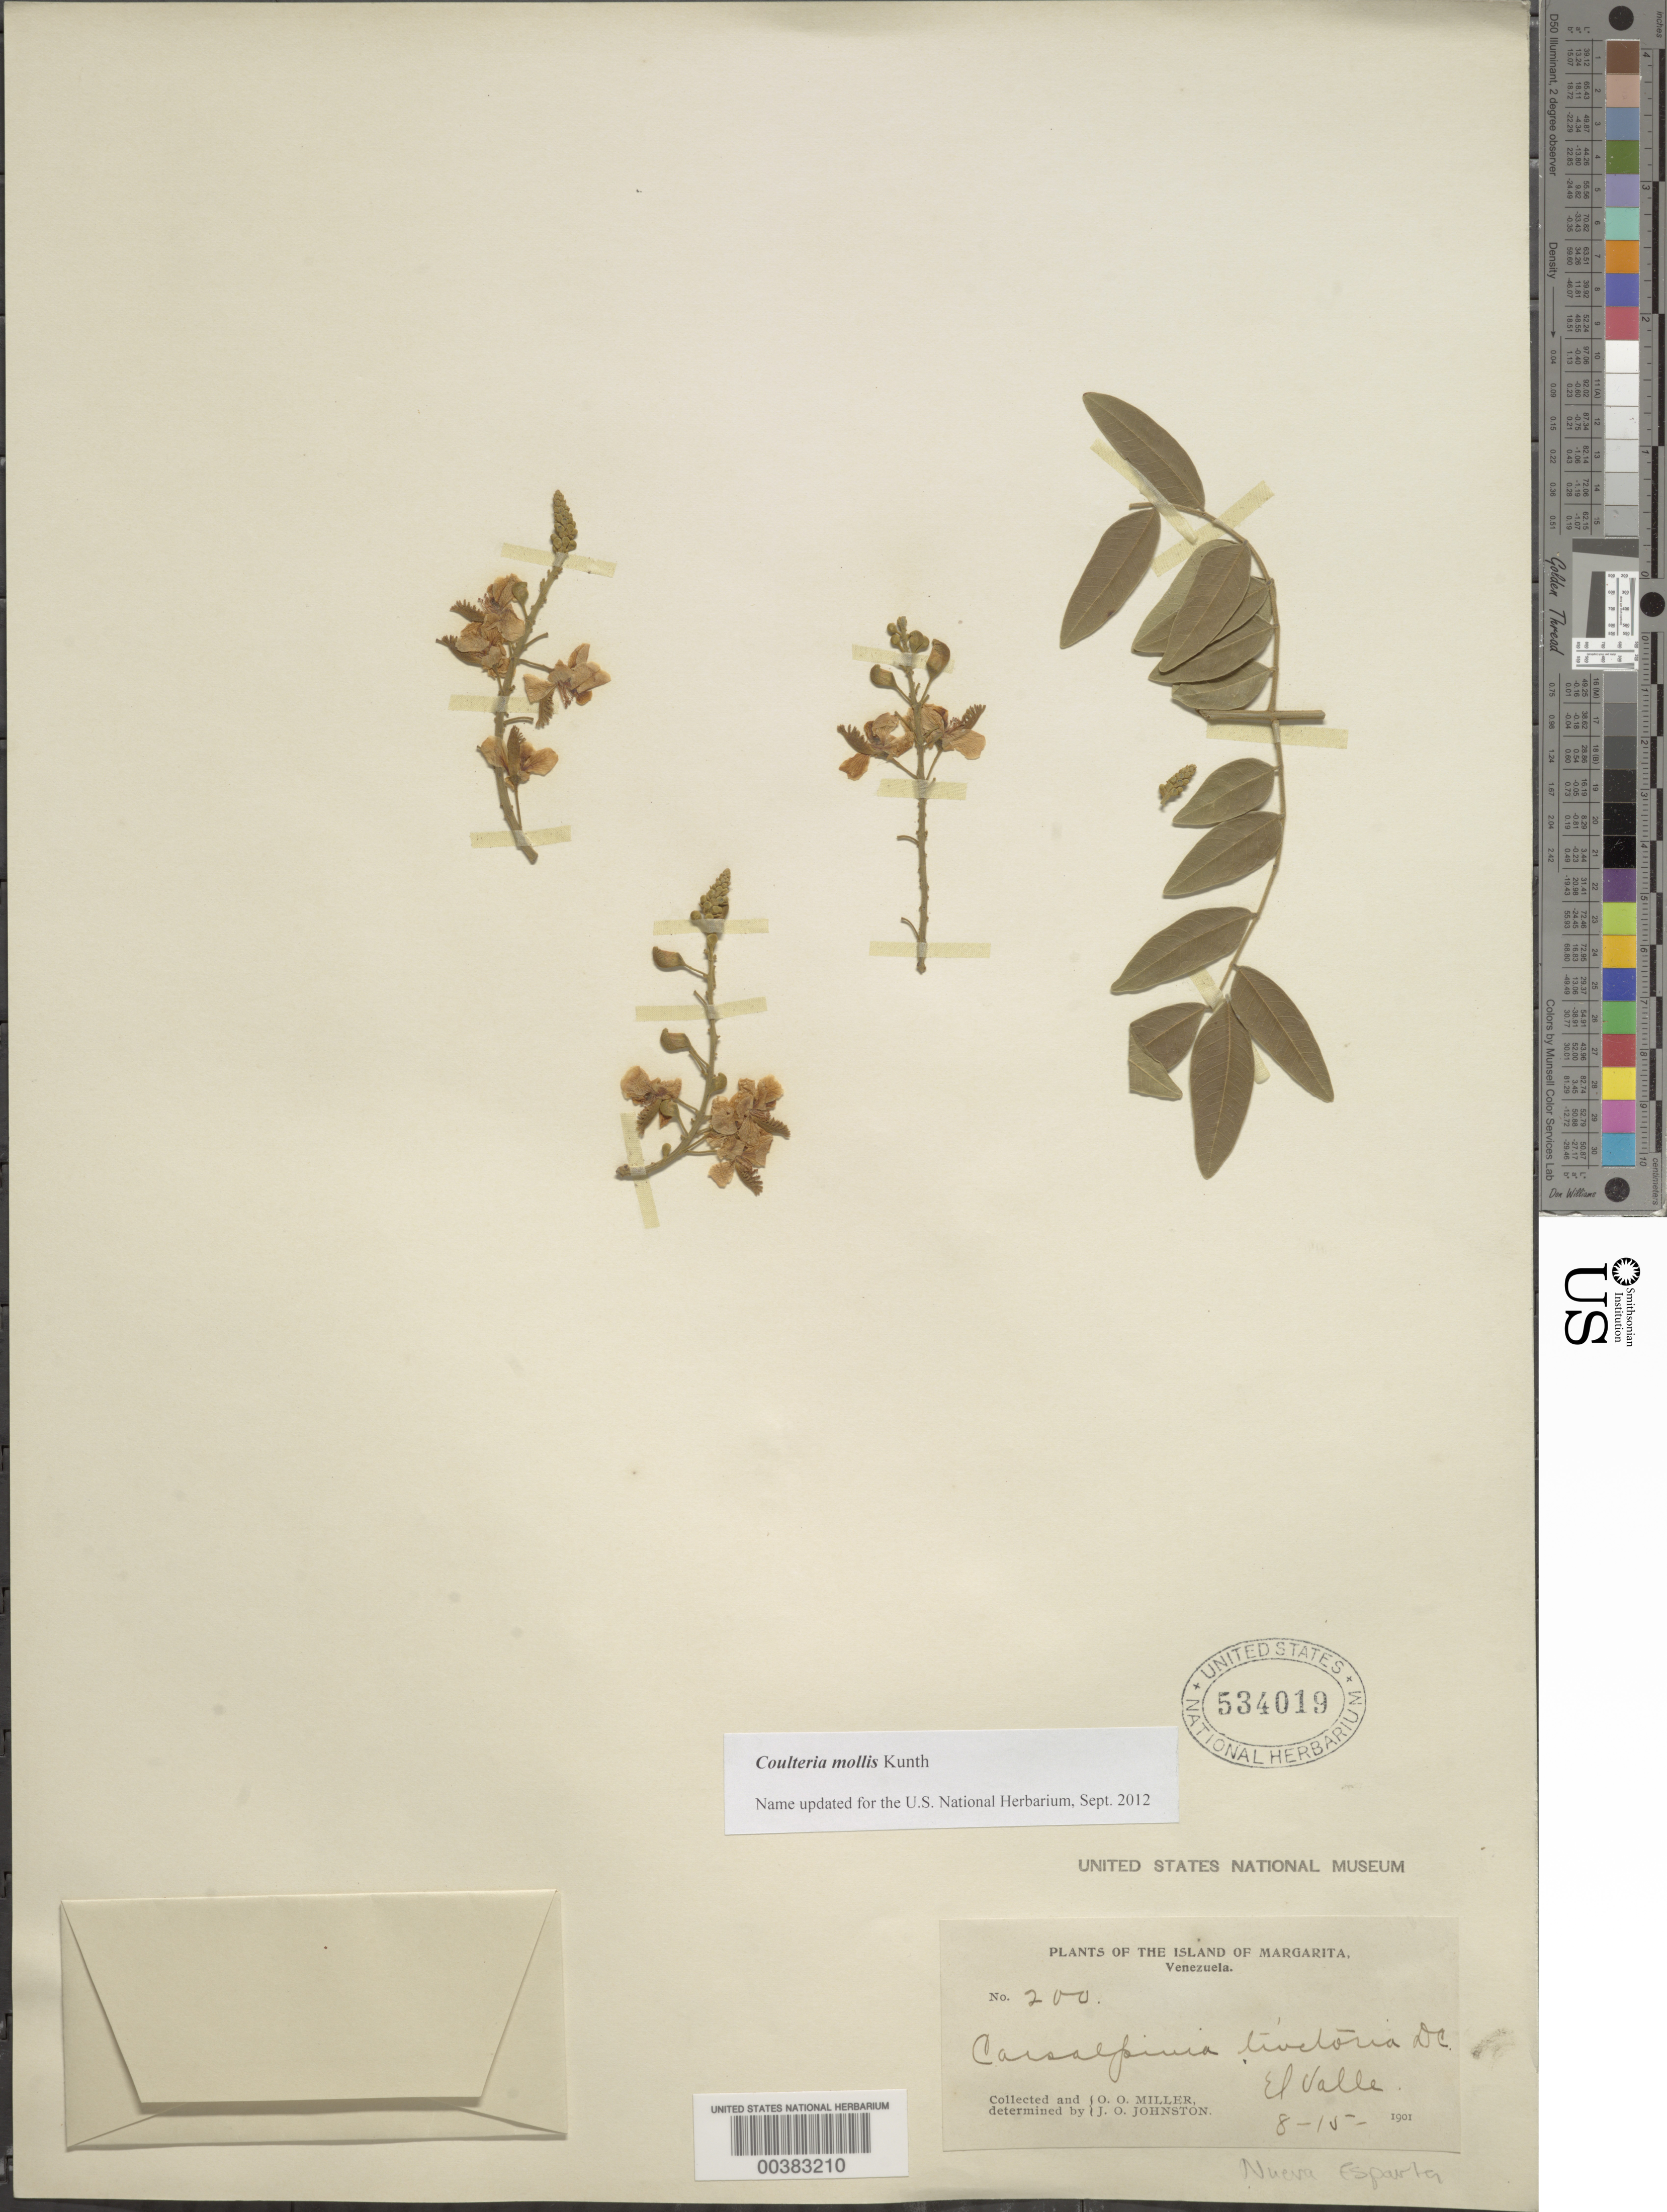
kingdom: Plantae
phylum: Tracheophyta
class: Magnoliopsida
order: Fabales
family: Fabaceae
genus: Coulteria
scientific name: Coulteria mollis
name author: Kunth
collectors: O. O. Miller & J. Johnston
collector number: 200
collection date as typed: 15 Aug 1901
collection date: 1901-08-15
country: Venezuela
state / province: Nueva Esparta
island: Margarita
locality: El valle; margarita i.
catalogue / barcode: US 534019